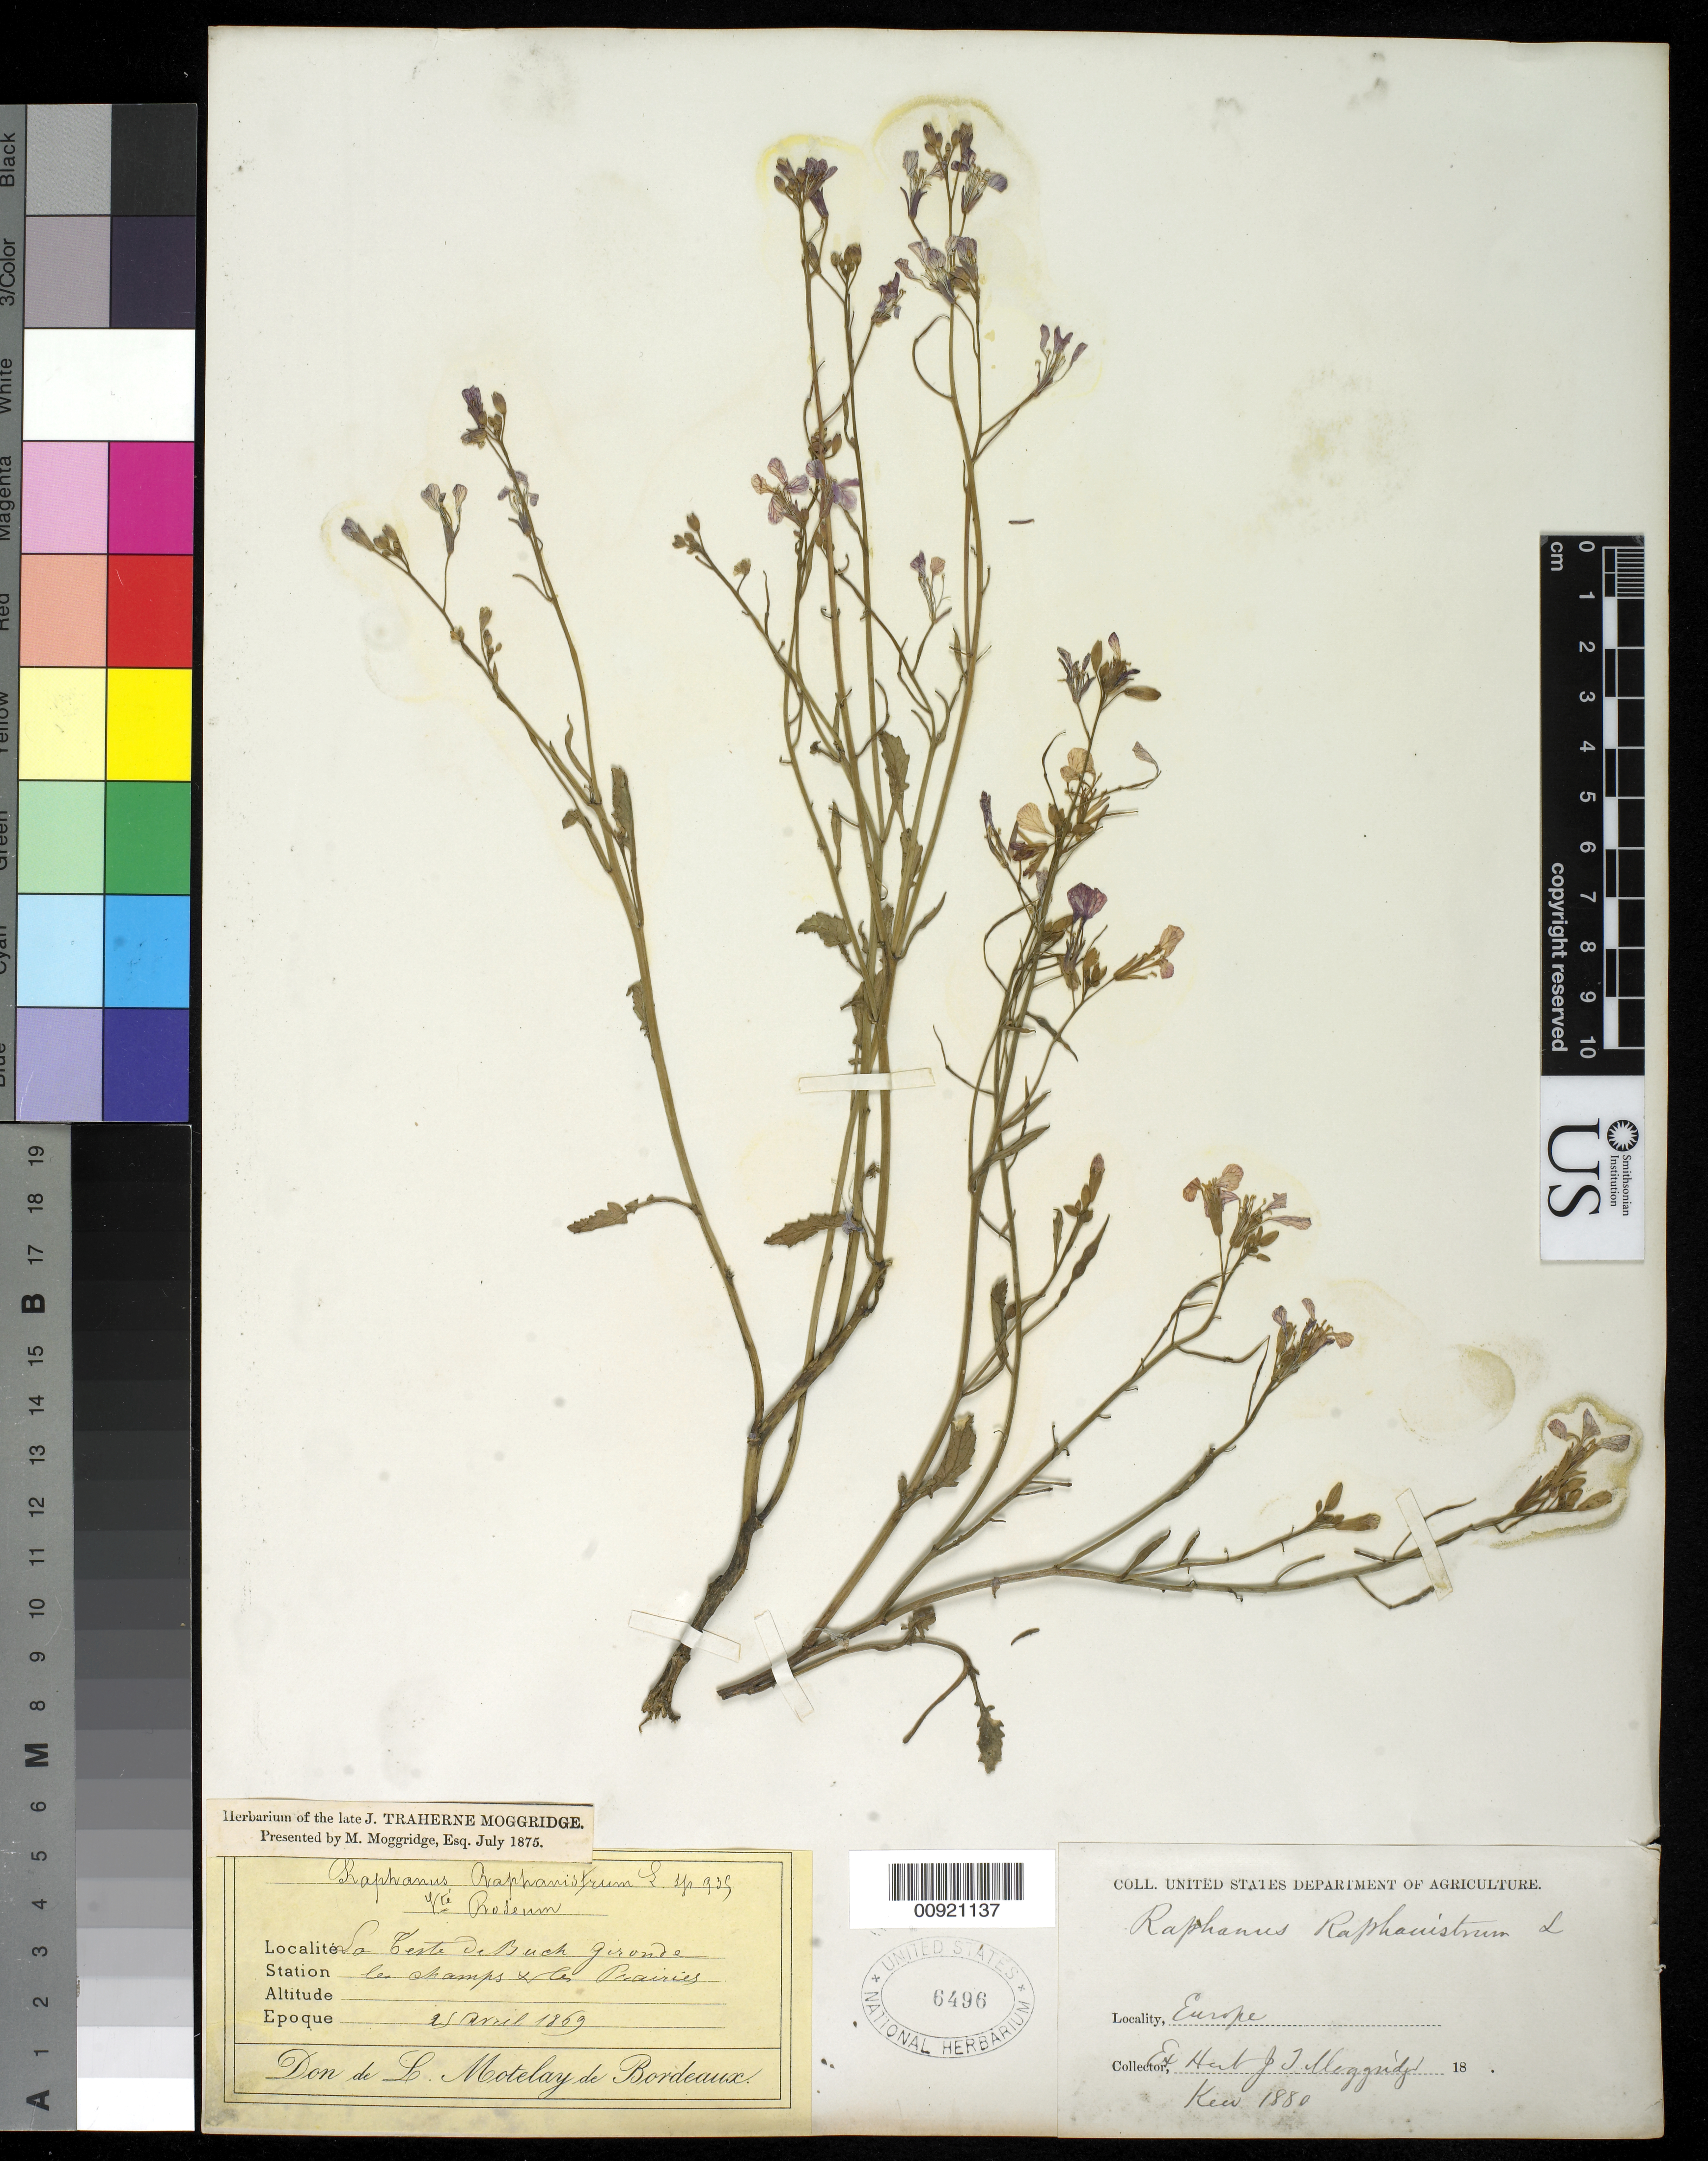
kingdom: Plantae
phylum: Tracheophyta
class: Magnoliopsida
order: Brassicales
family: Brassicaceae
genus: Raphanus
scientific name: Raphanus raphanistrum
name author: L.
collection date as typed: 21 Apr 1869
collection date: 1869-04-21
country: France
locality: Girande dept, La Teste La Buch (canton)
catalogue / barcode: US 6496